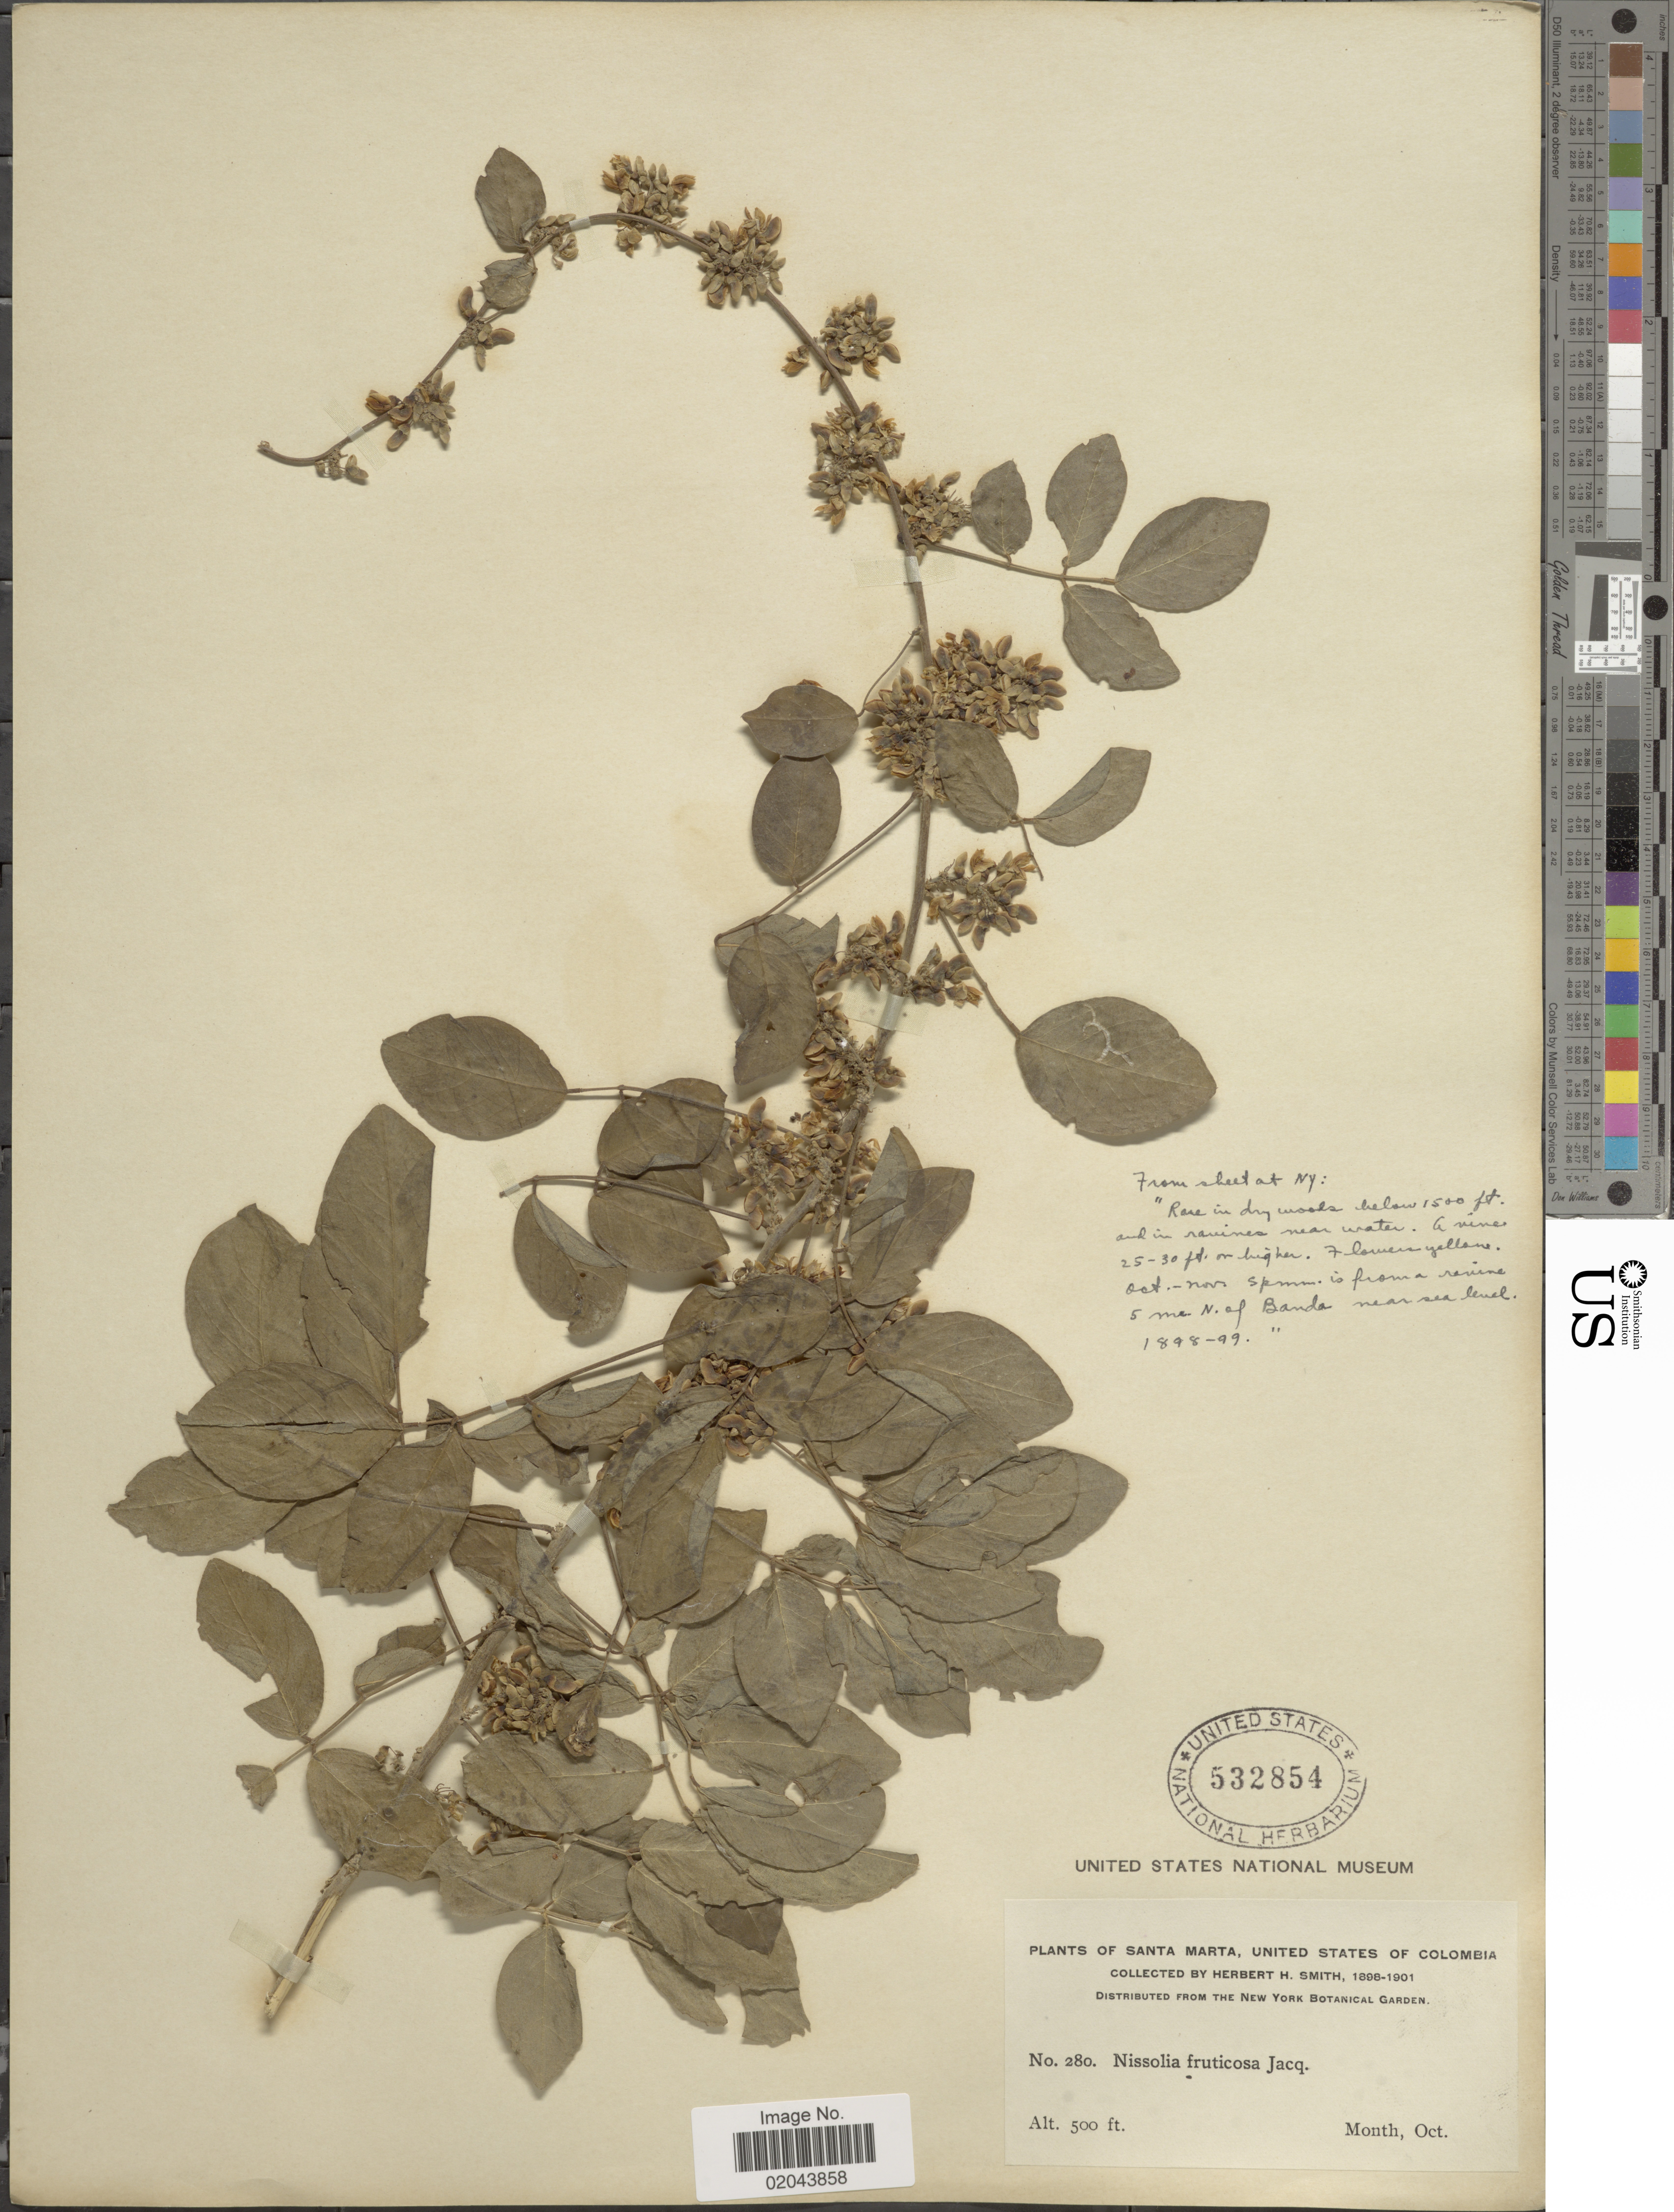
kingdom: Plantae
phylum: Tracheophyta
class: Magnoliopsida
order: Fabales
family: Fabaceae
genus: Nissolia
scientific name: Nissolia fruticosa var. fruticosa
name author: Jacq.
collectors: Herbert H. Smith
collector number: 280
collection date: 1898-10/1901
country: Colombia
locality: Santa Marta, United States of Columbia.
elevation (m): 152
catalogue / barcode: US 532854